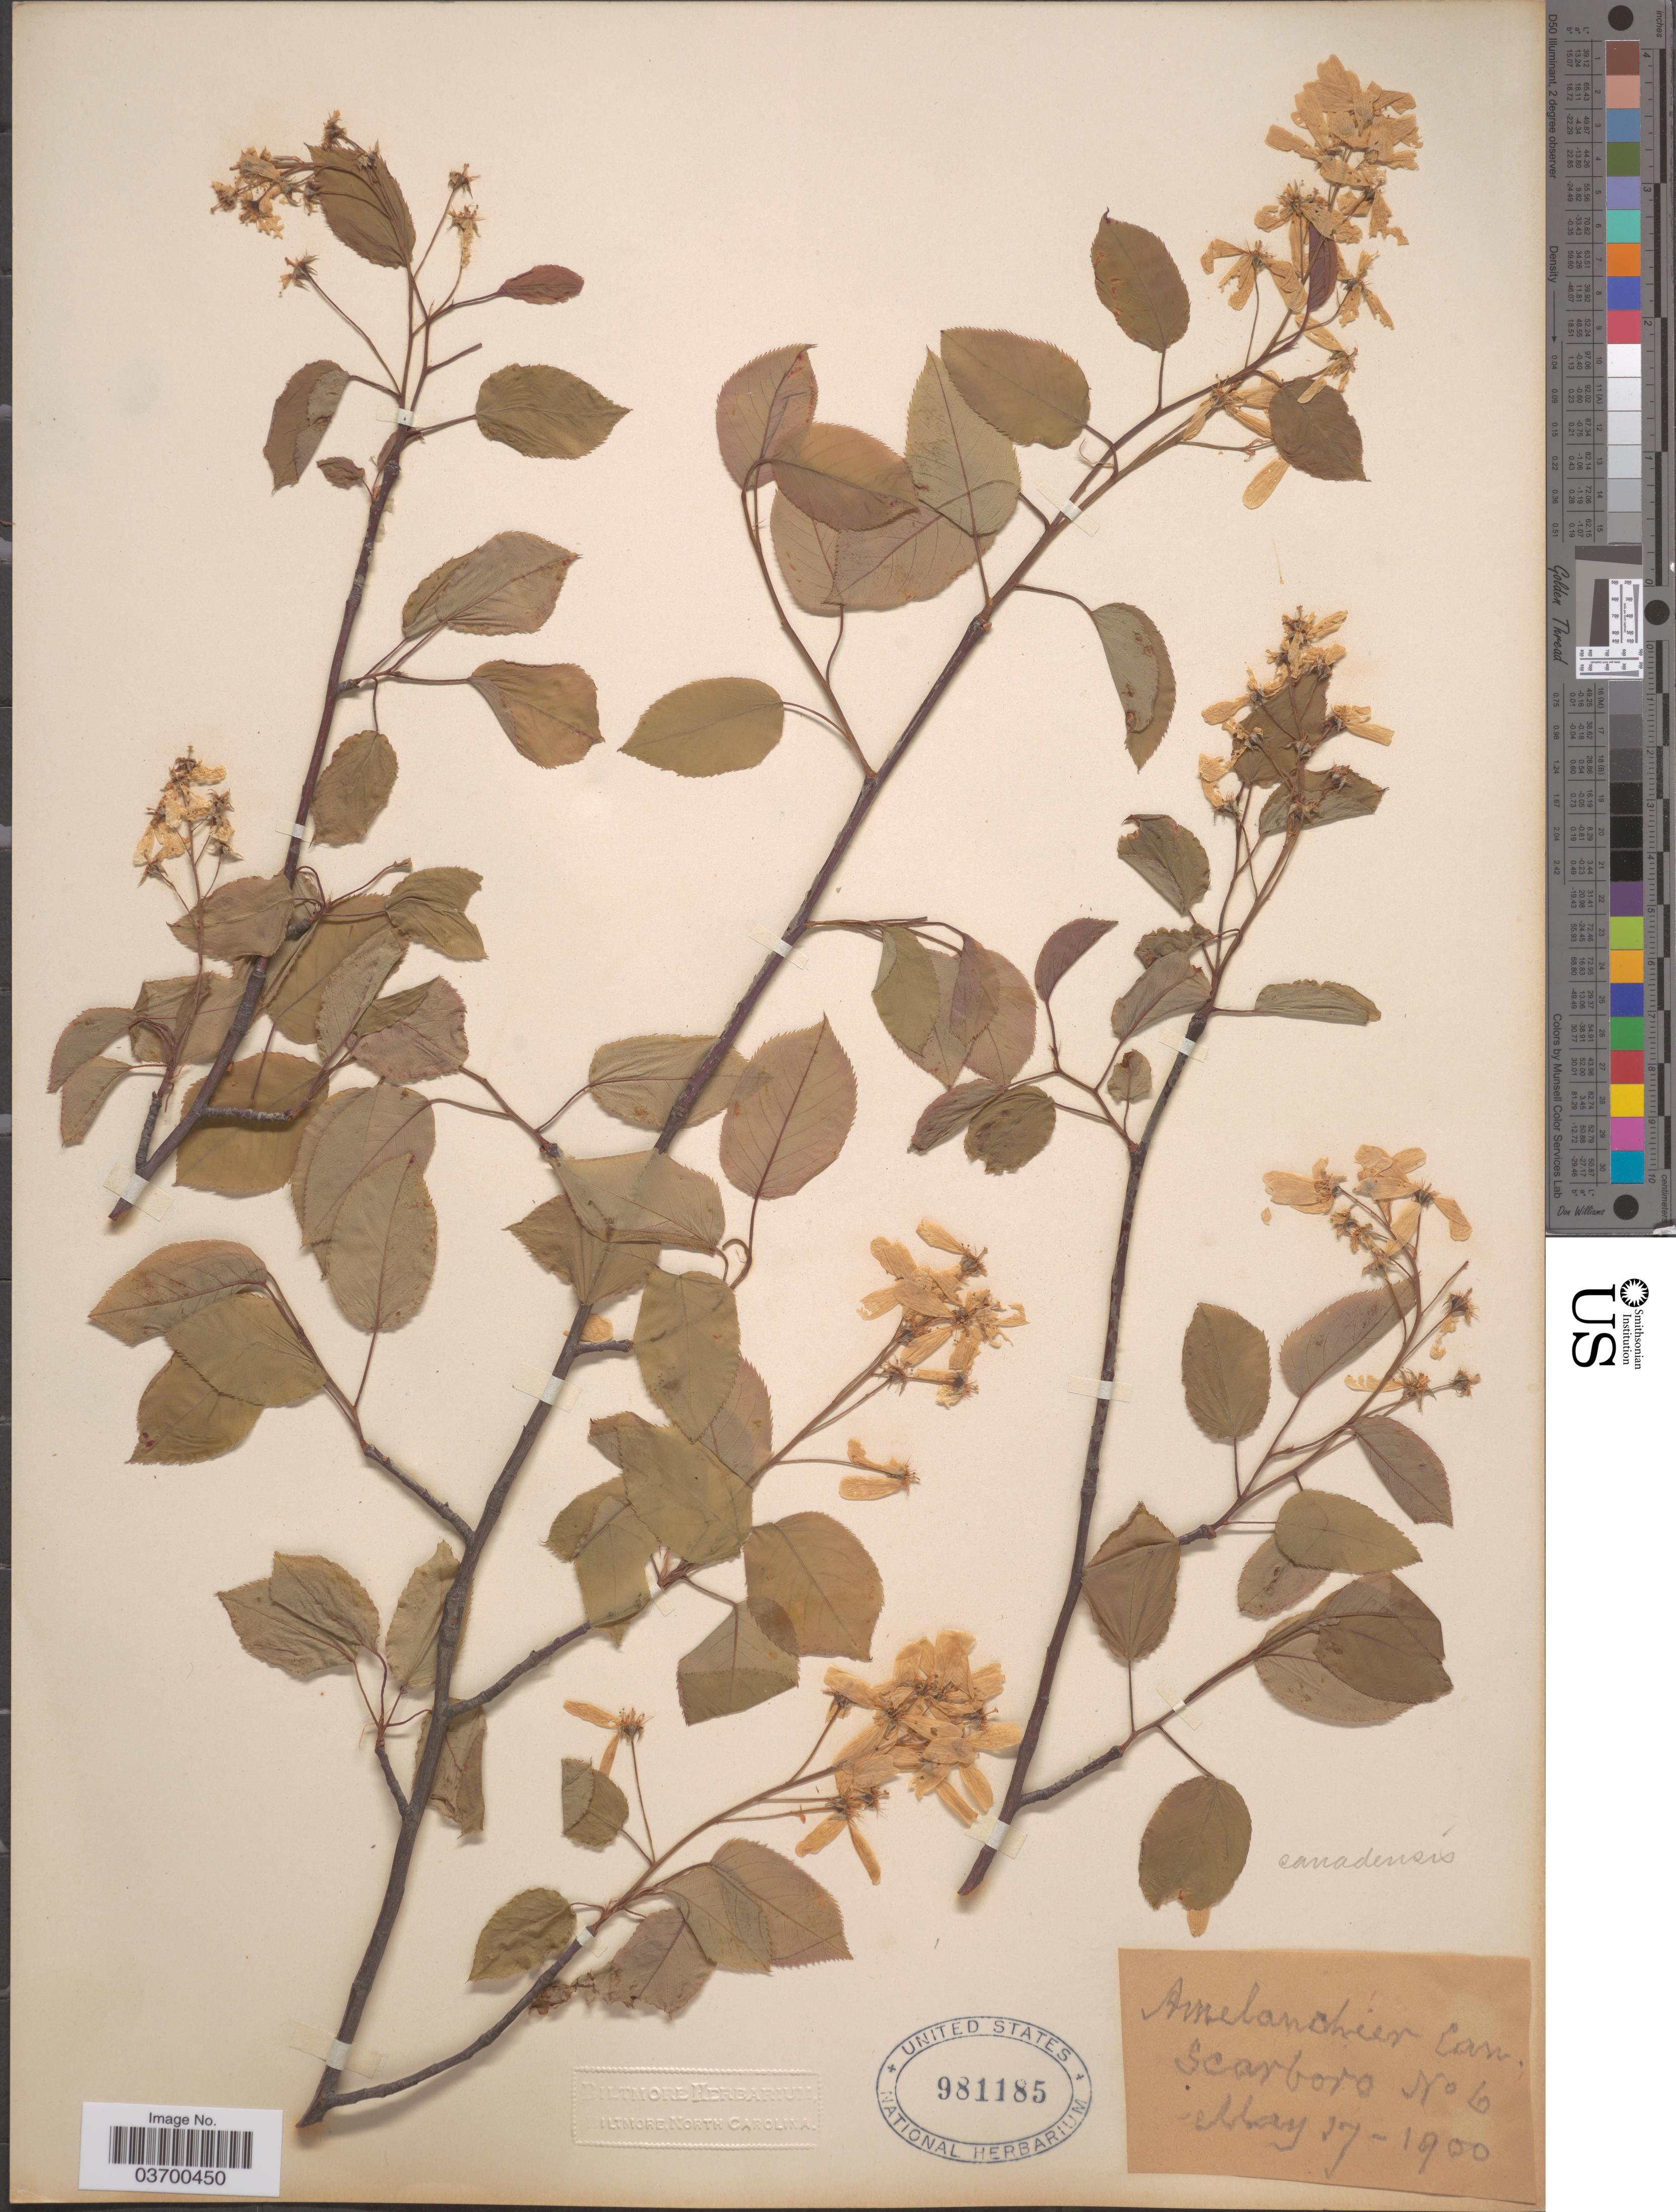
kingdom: Plantae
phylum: Tracheophyta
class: Magnoliopsida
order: Rosales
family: Rosaceae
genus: Amelanchier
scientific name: Amelanchier canadensis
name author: (L.) Medic.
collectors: ex herb. Biltmore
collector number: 6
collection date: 1900-05-17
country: United States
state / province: North Carolina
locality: Scarboro.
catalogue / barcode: US 981185